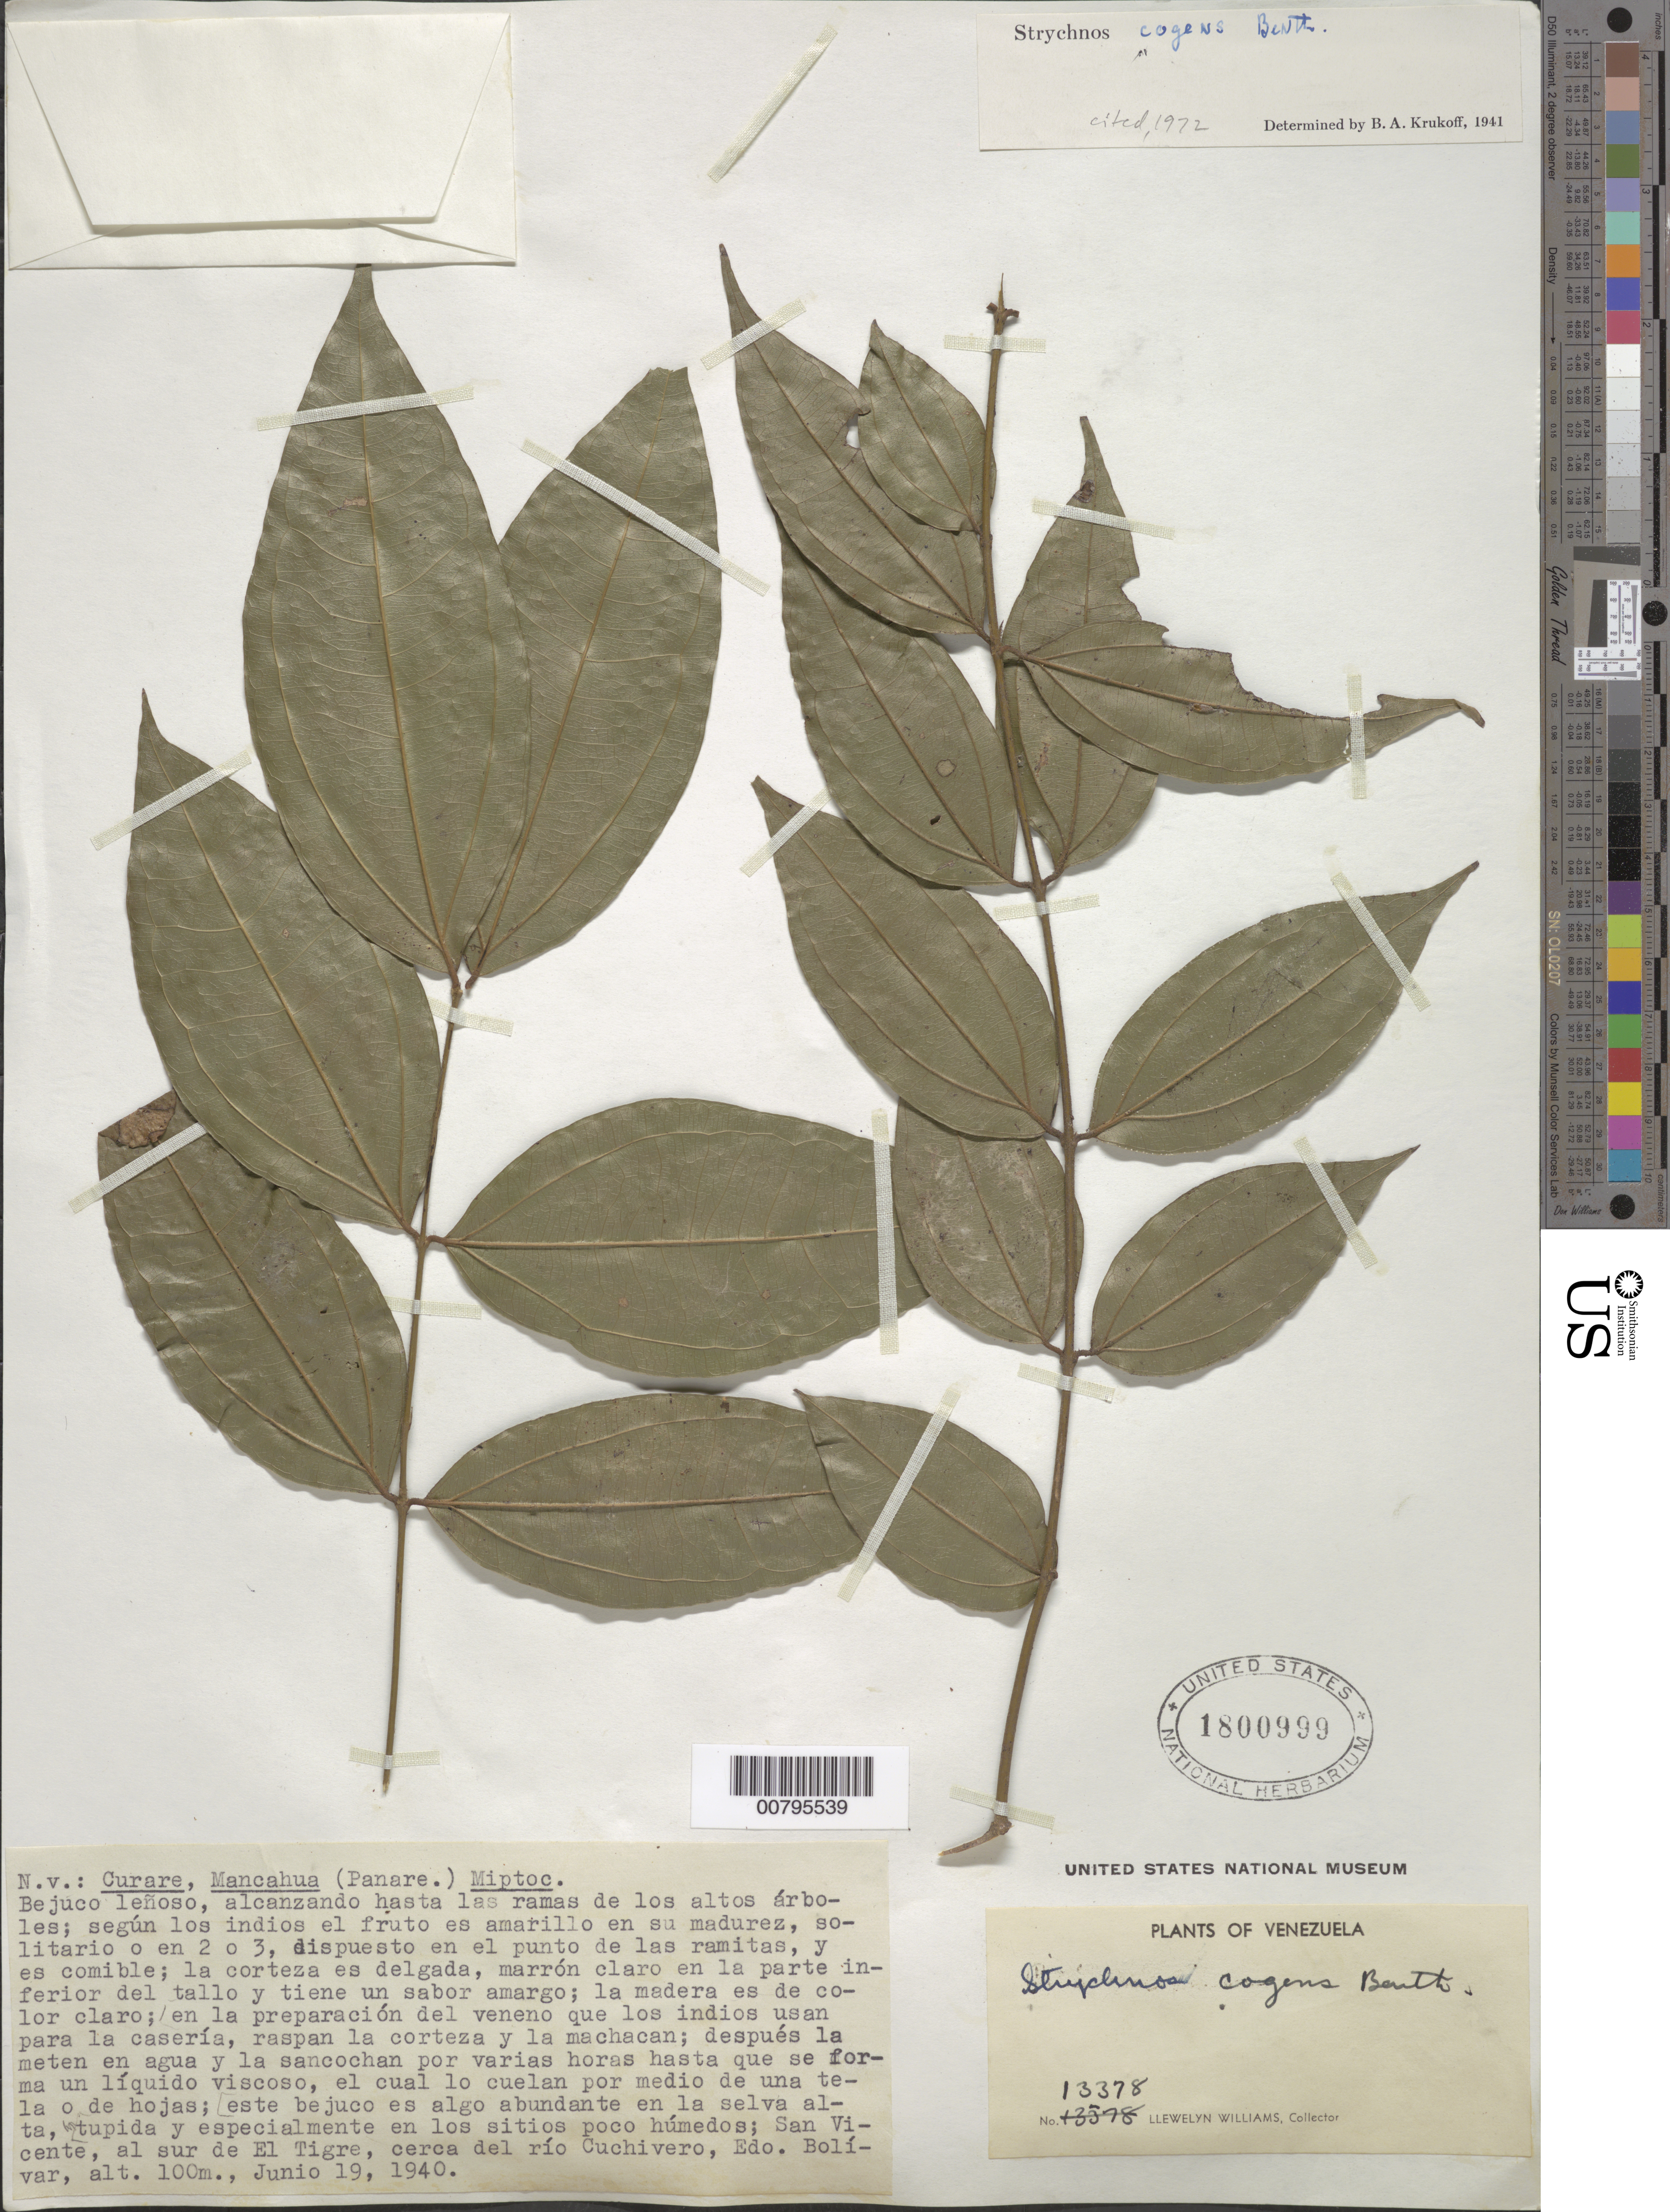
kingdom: Plantae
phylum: Tracheophyta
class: Magnoliopsida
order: Gentianales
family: Loganiaceae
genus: Strychnos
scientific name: Strychnos cogens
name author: Benth.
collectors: Ll. Williams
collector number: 13378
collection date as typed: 19-Jun-40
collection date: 1940-06-19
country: Venezuela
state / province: Bolívar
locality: El Tigre, cerca de El Río Cuchivero; San Vicente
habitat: Selva alta, tupida y los sitios poco humedos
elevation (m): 100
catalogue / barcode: US 1800999